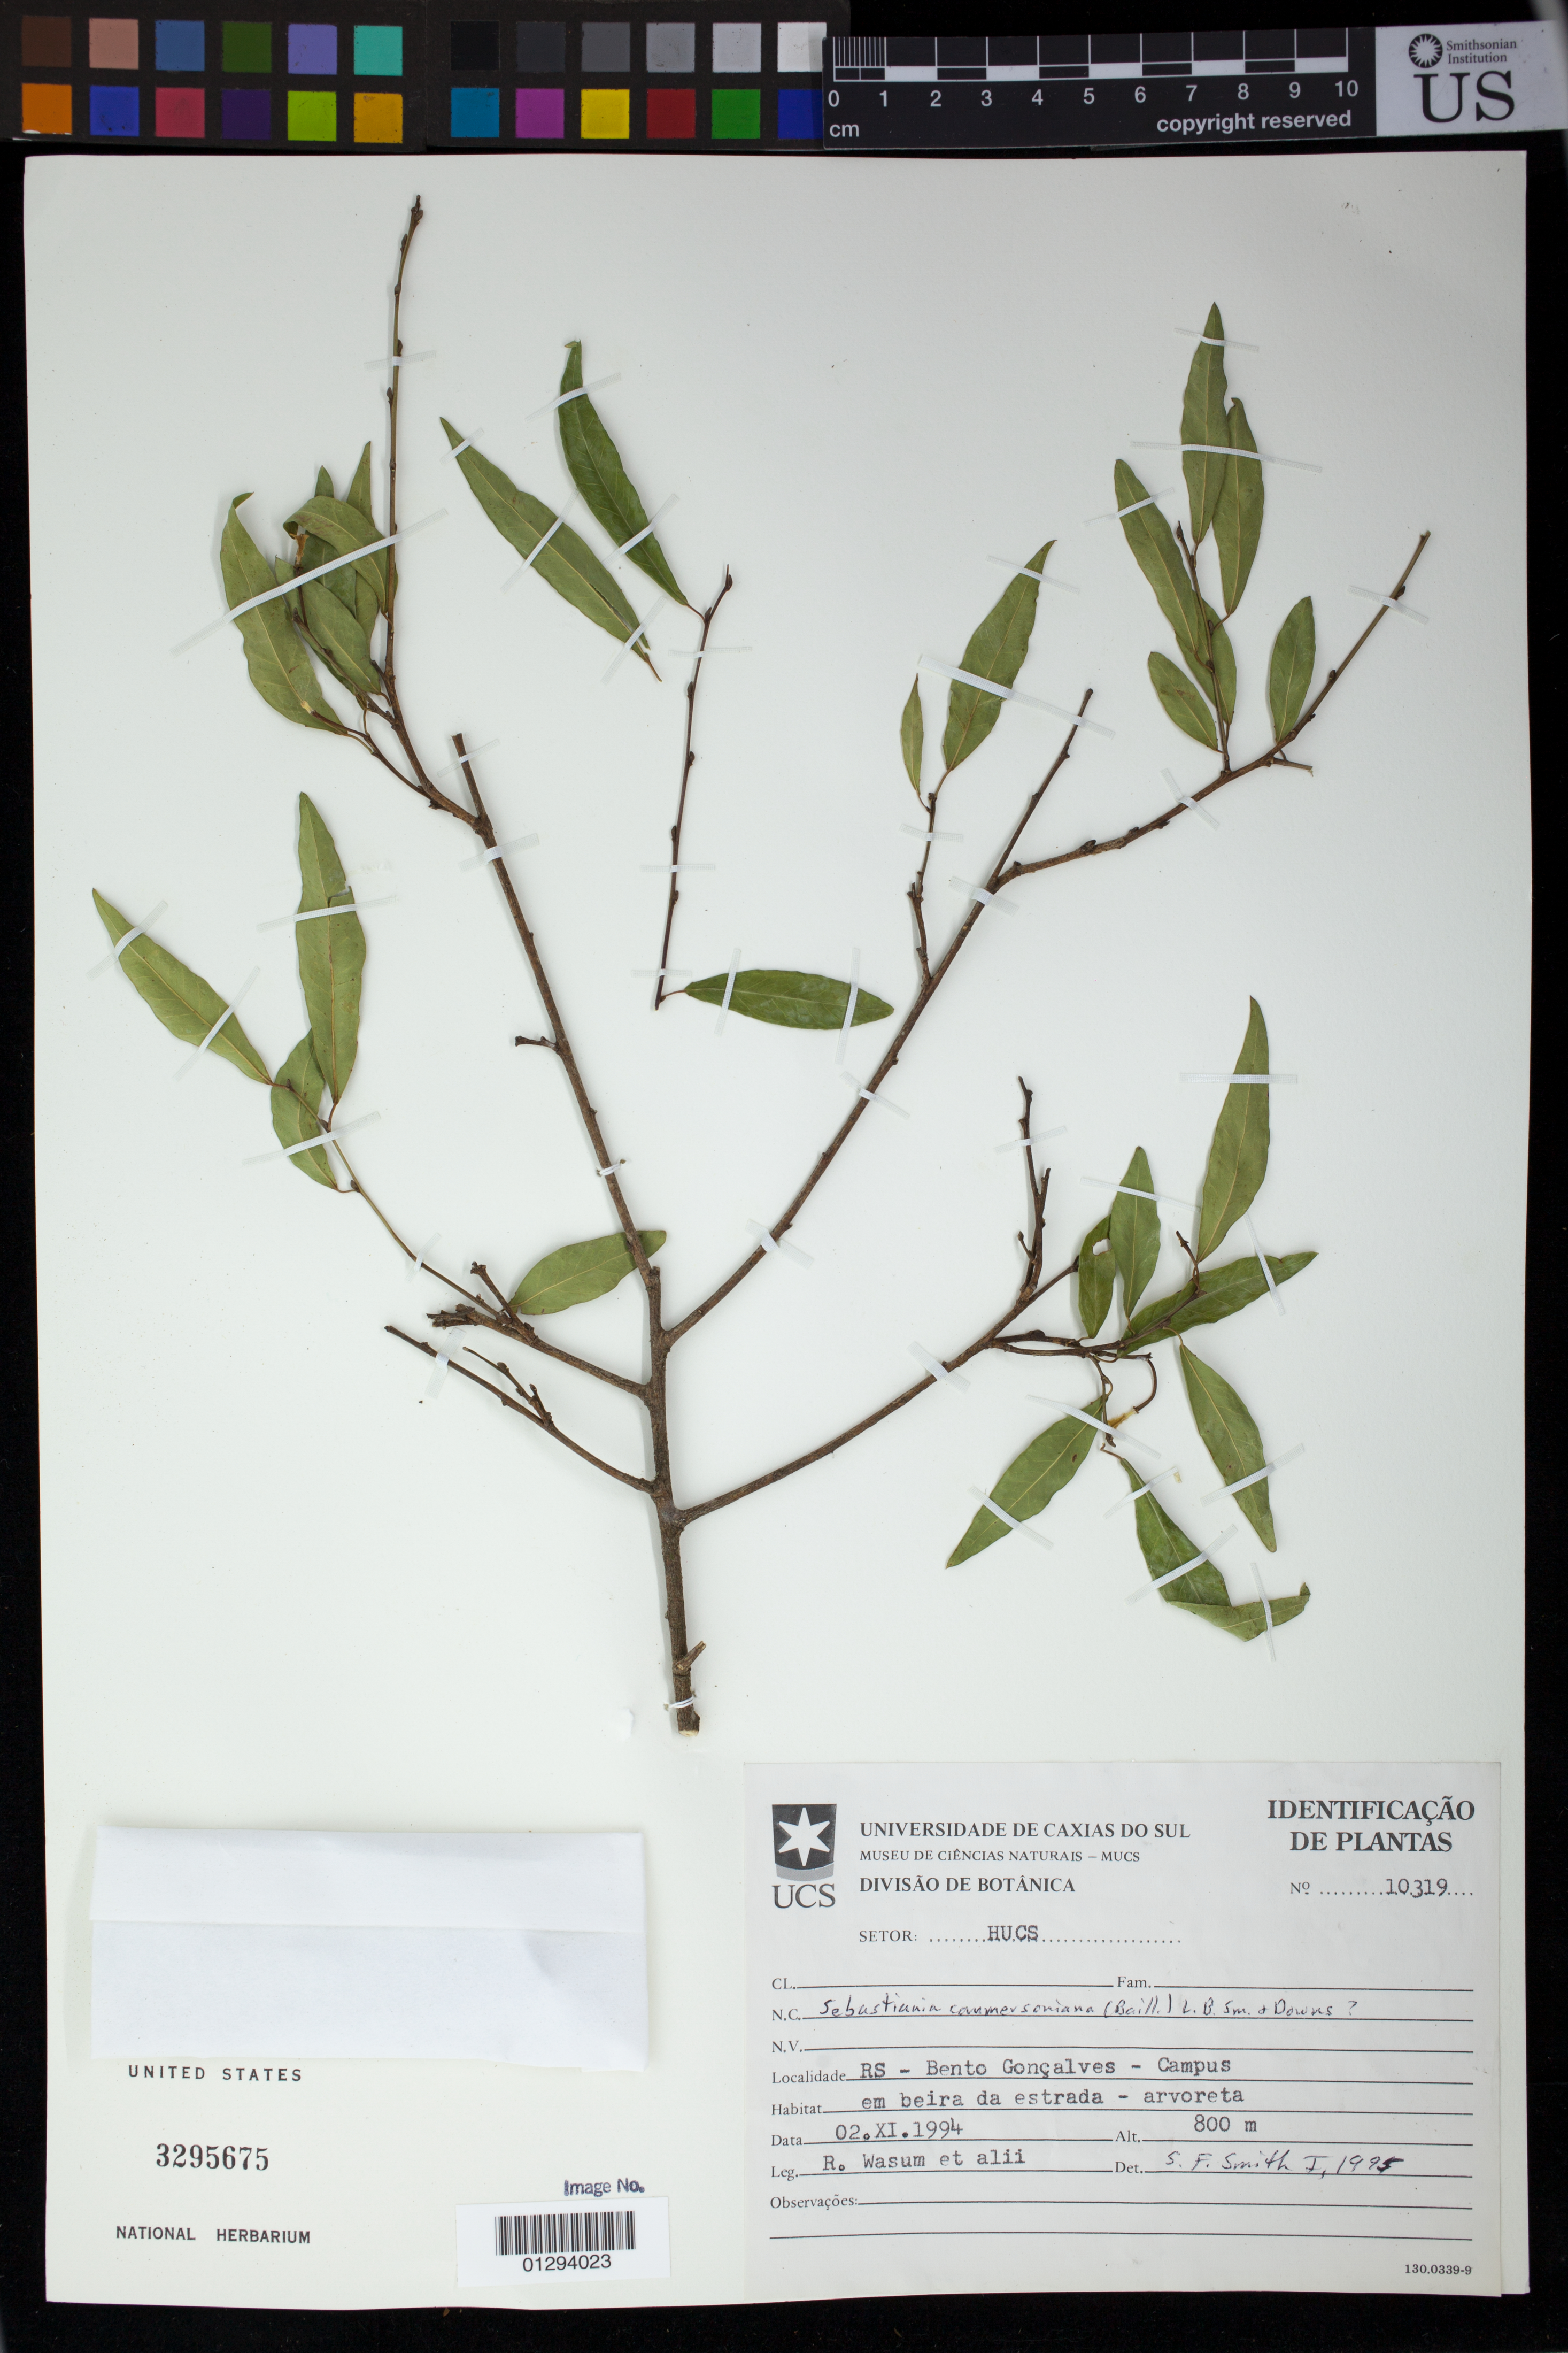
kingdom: Plantae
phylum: Tracheophyta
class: Magnoliopsida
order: Malpighiales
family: Euphorbiaceae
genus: Sebastiania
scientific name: Sebastiania commersoniana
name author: (Baill.) L.B. Sm. & Downs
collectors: R. Wasum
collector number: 10319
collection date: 1994-11-02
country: Brazil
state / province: Rio Grande do Sul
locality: Bento Goncalves - Campus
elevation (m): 800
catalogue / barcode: US 3295675